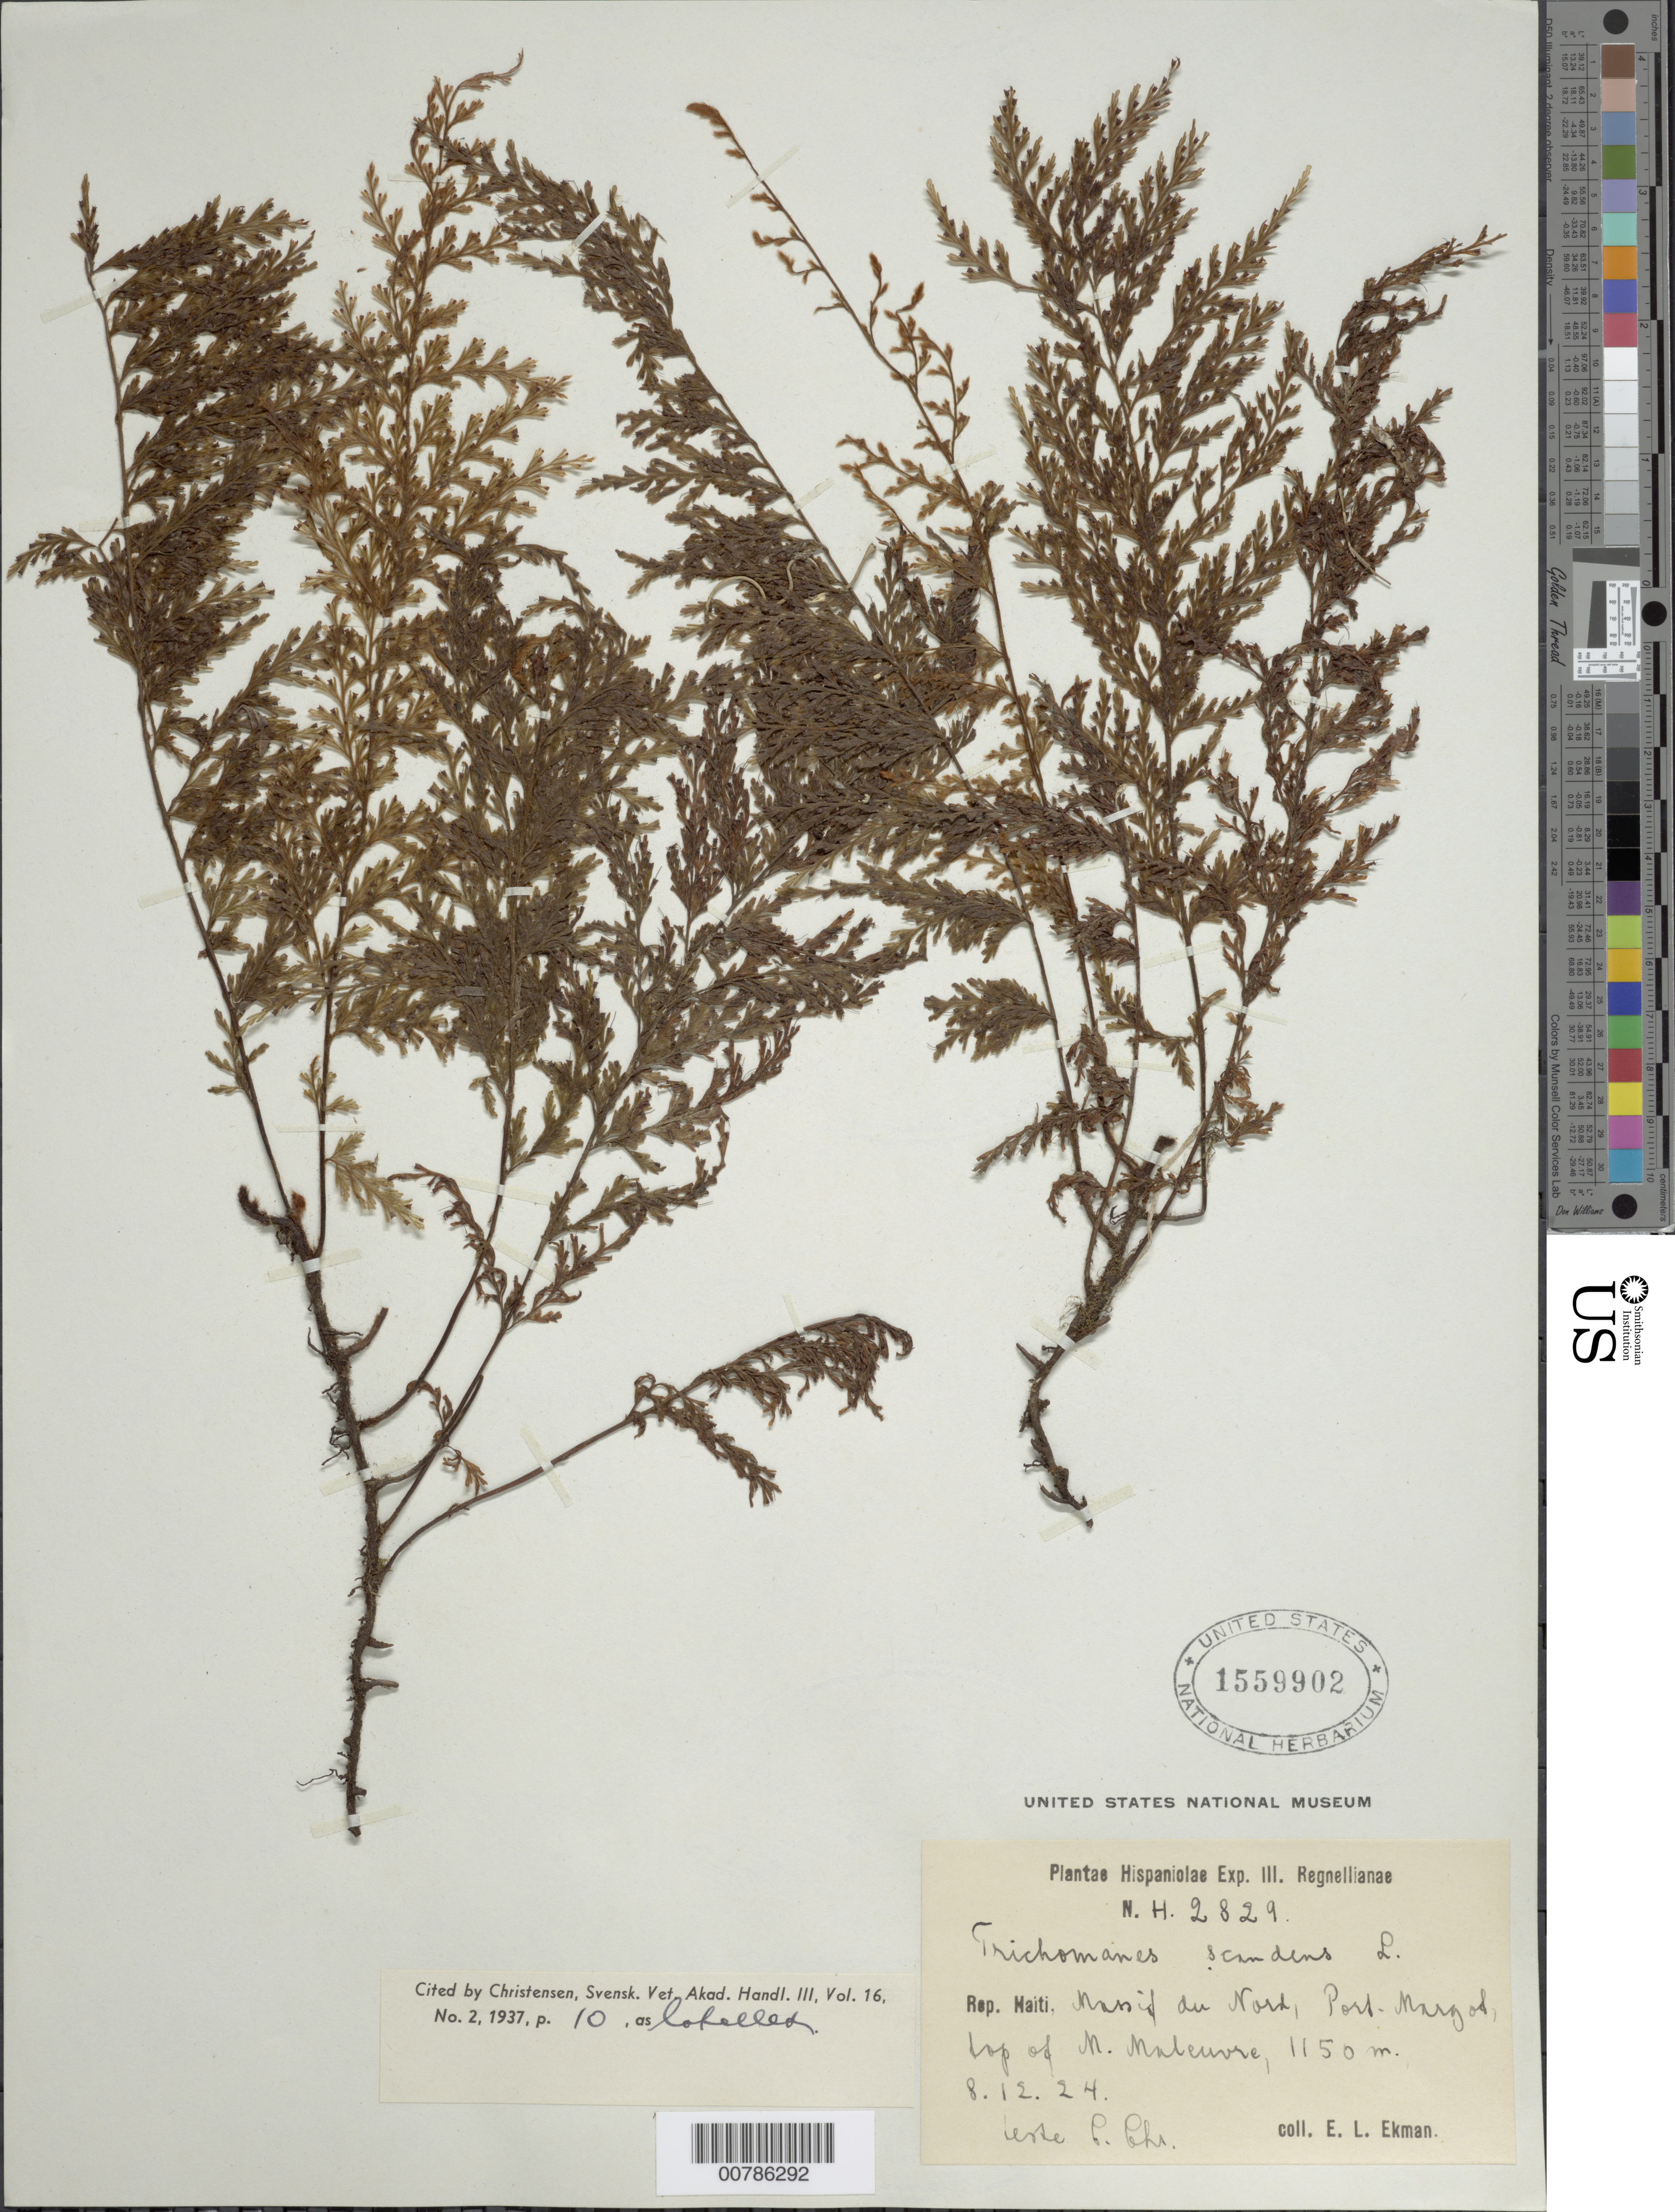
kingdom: Plantae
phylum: Tracheophyta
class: Polypodiopsida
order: Hymenophyllales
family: Hymenophyllaceae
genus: Trichomanes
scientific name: Trichomanes scandens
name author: L.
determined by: Christensen, C. F. A.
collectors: E. L. Ekman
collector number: H 2829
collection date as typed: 08 Dec 1924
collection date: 1924-12-08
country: Haiti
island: Hispaniola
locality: Massif du Nord, Port-Margot, top of M. Maleuvre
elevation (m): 1150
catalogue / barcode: US 1559902